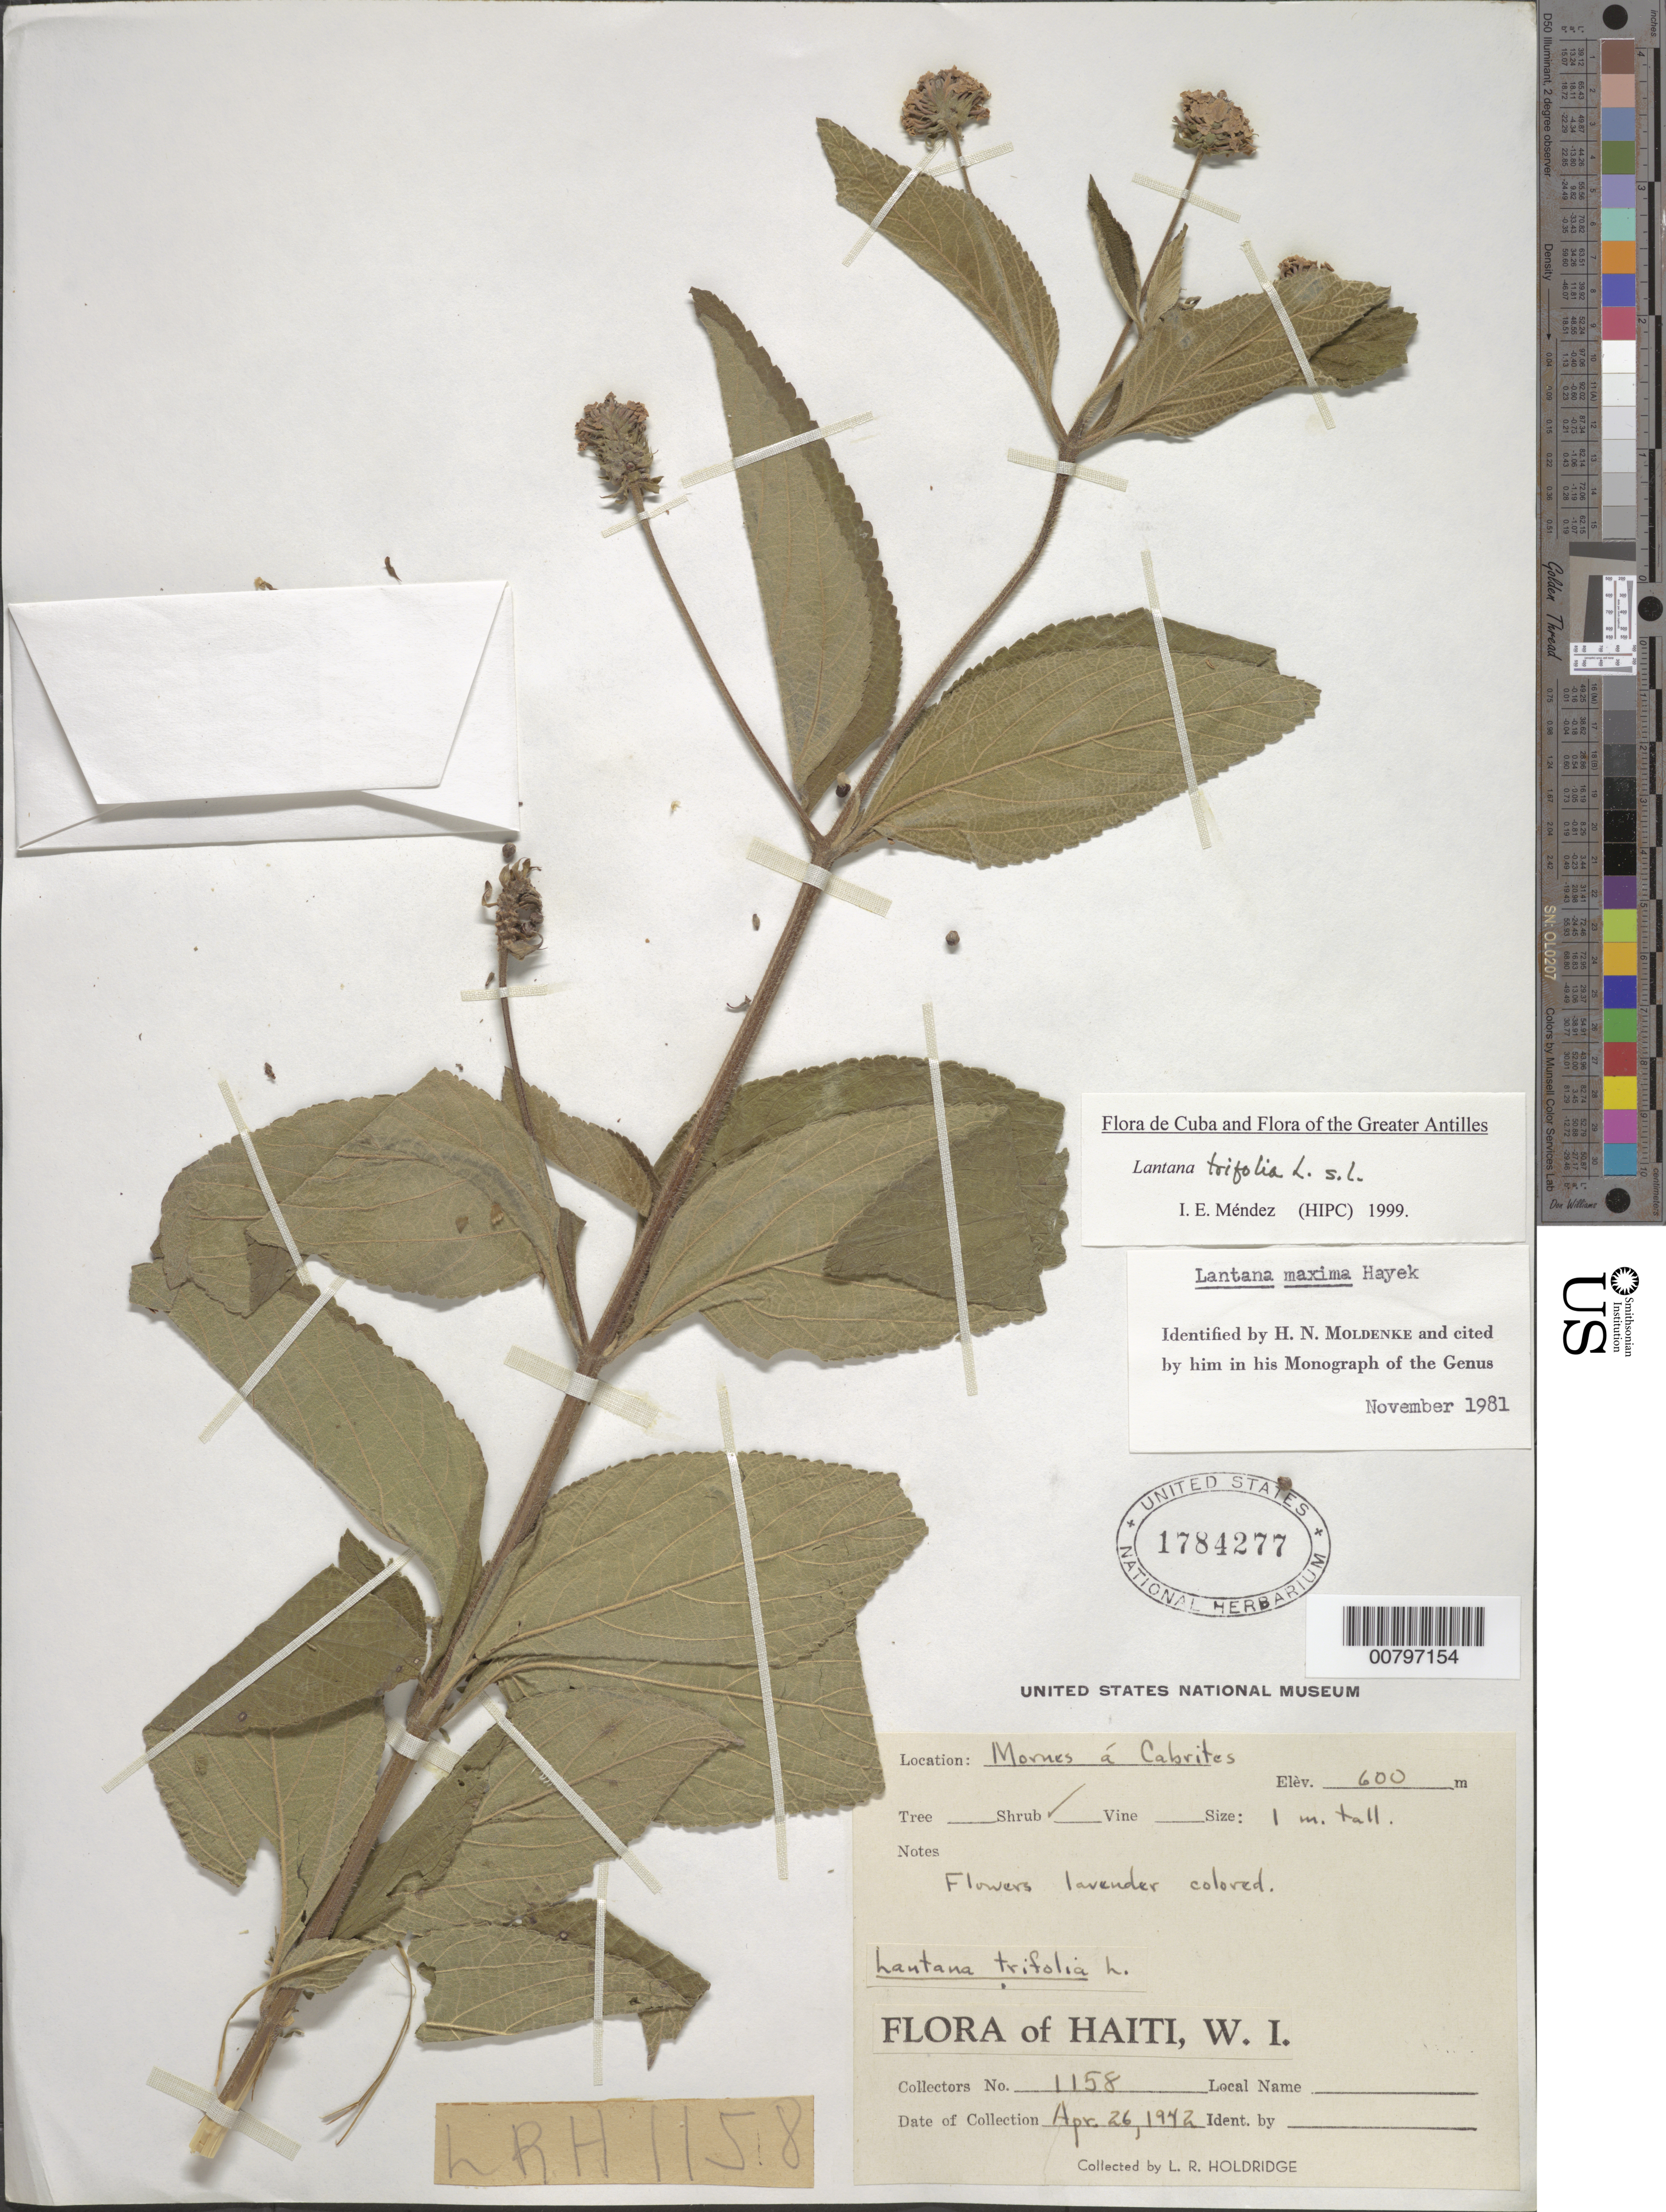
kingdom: Plantae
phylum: Tracheophyta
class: Magnoliopsida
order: Lamiales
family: Verbenaceae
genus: Lantana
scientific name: Lantana trifolia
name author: L.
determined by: Méndez, Isidro E., (HIPC)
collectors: L. Holdridge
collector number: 1158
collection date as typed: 26 Apr 1942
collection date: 1942-04-26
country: Haiti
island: Hispaniola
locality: Mornes á Cabrites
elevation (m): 600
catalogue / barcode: US 1784277